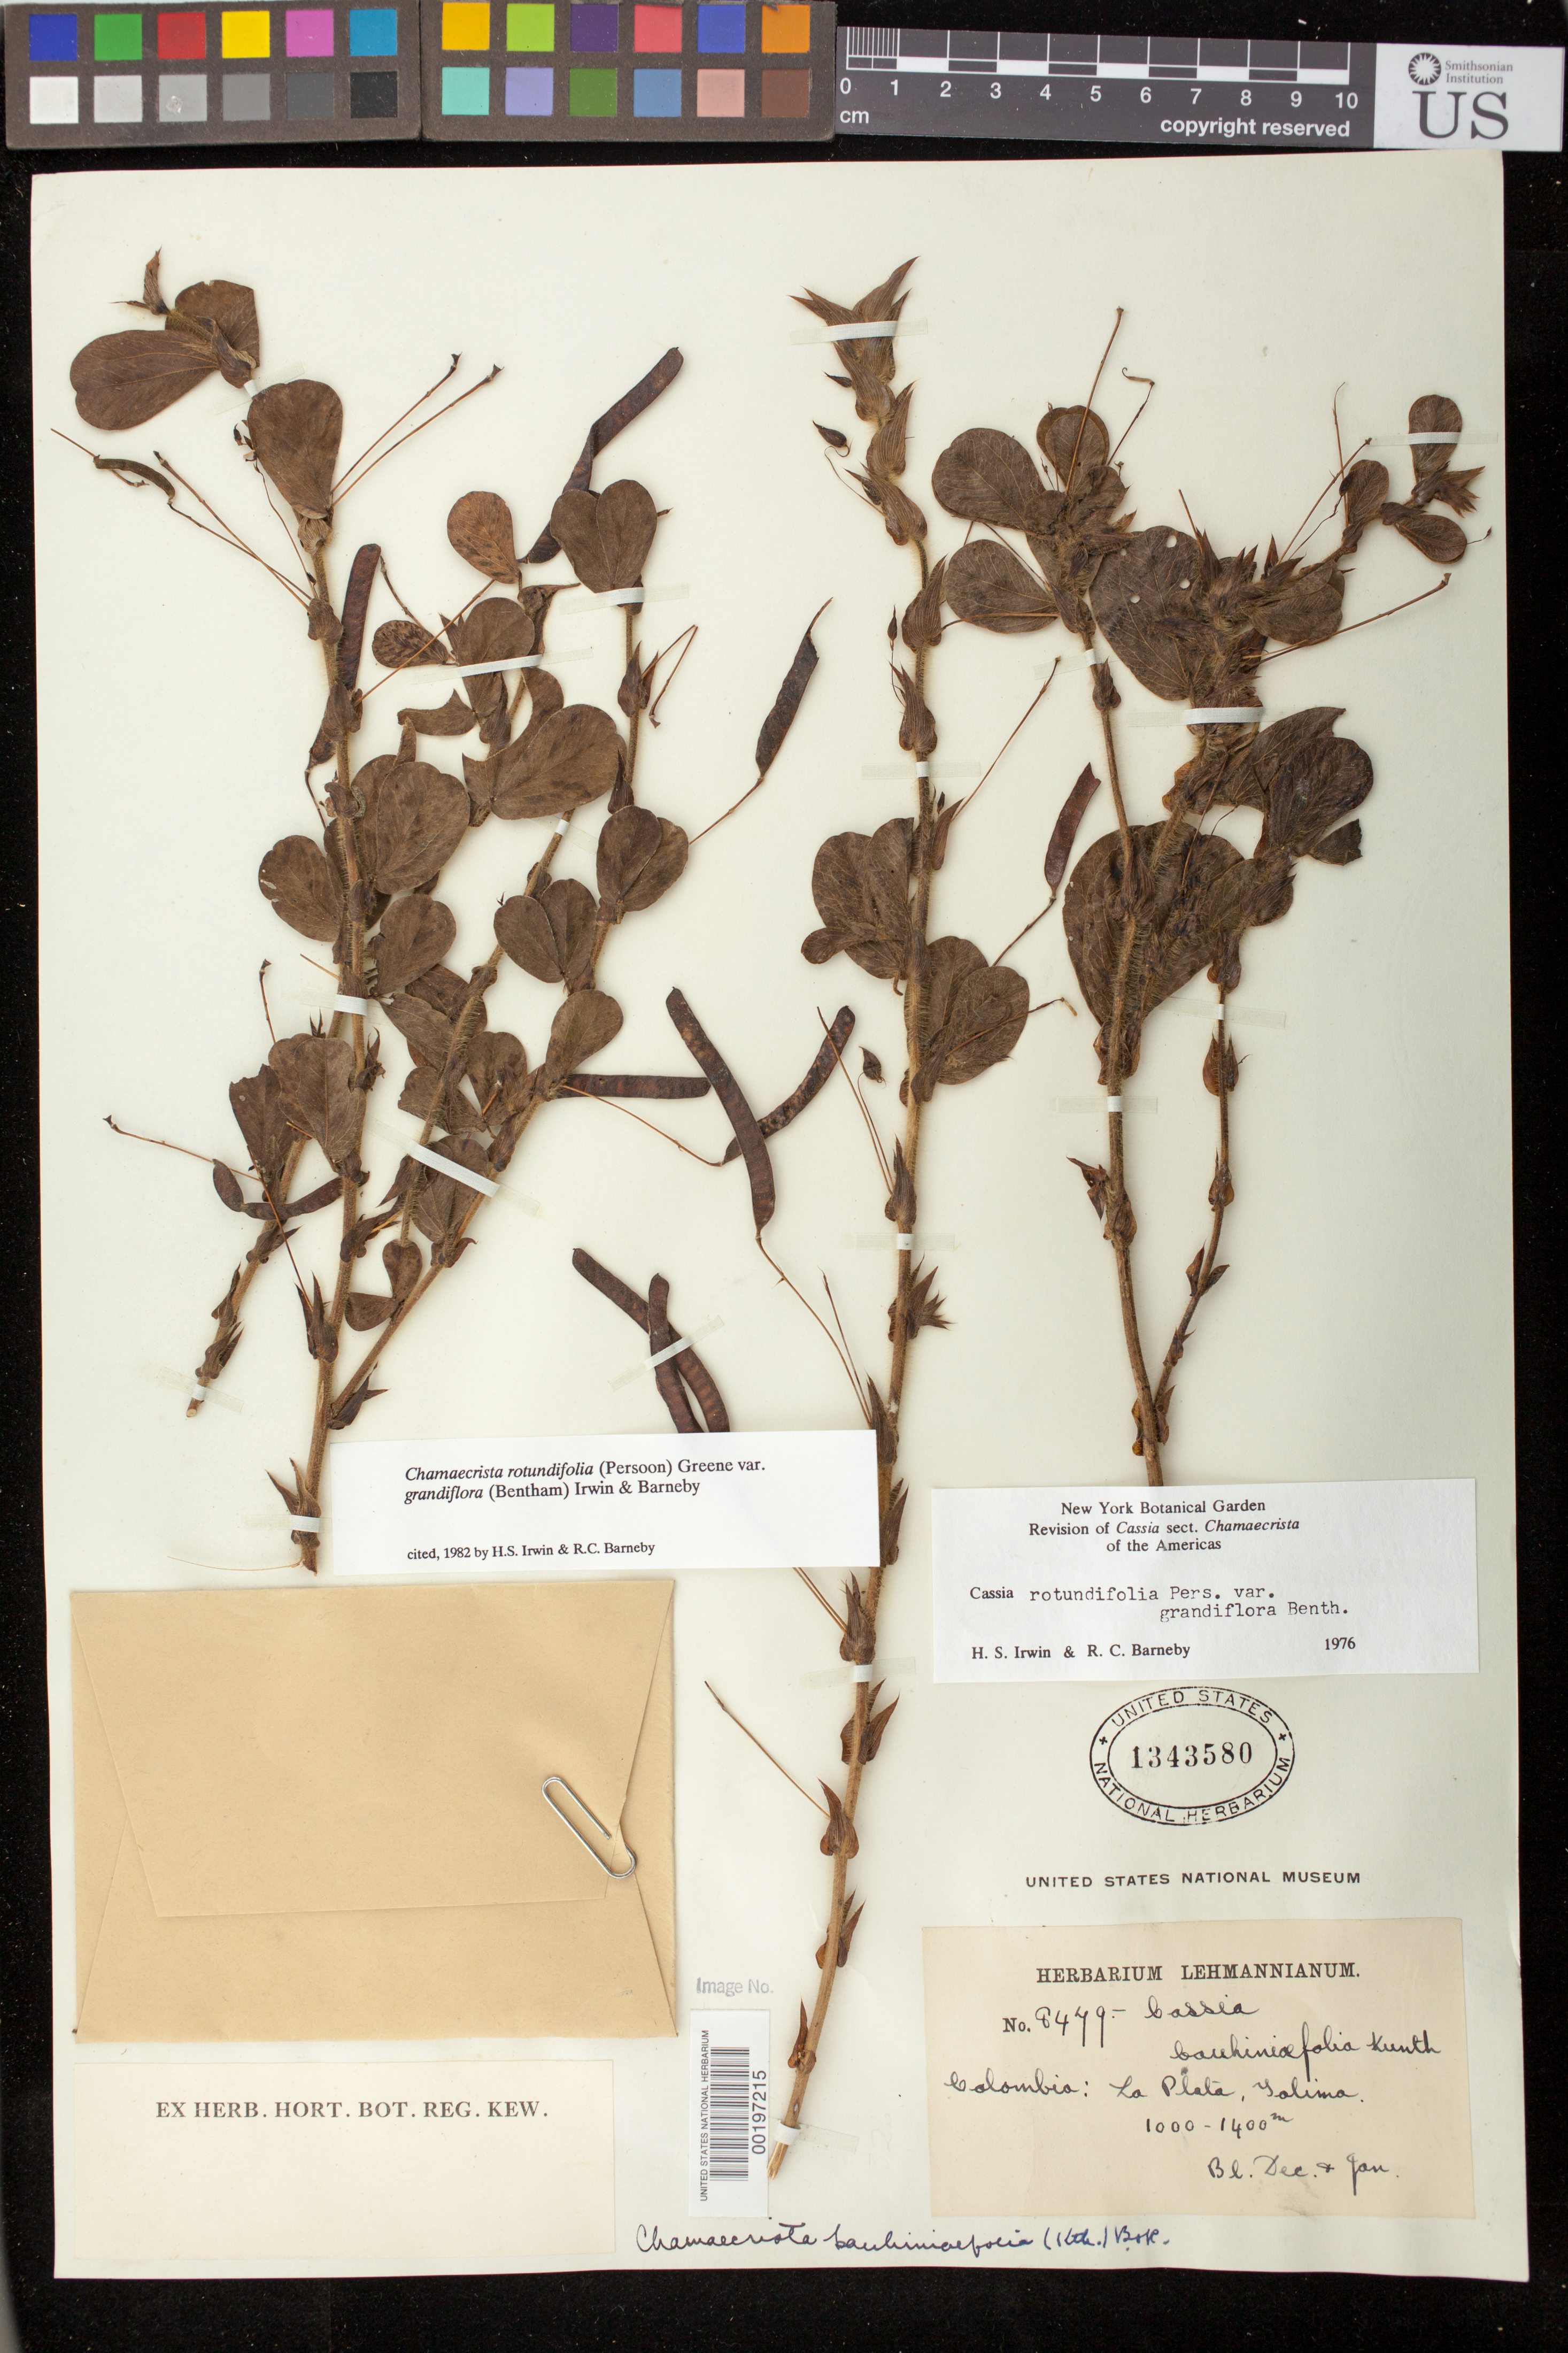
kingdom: Plantae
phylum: Tracheophyta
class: Magnoliopsida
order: Fabales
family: Fabaceae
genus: Chamaecrista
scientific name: Chamaecrista rotundifolia var. grandiflora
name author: (Benth.) H.S. Irwin & Barneby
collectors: ex herb. Lehmannianum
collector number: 8449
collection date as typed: Dec ---- to -- Jan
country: Colombia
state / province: Tolima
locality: La Plata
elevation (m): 1000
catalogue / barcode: US 1343580